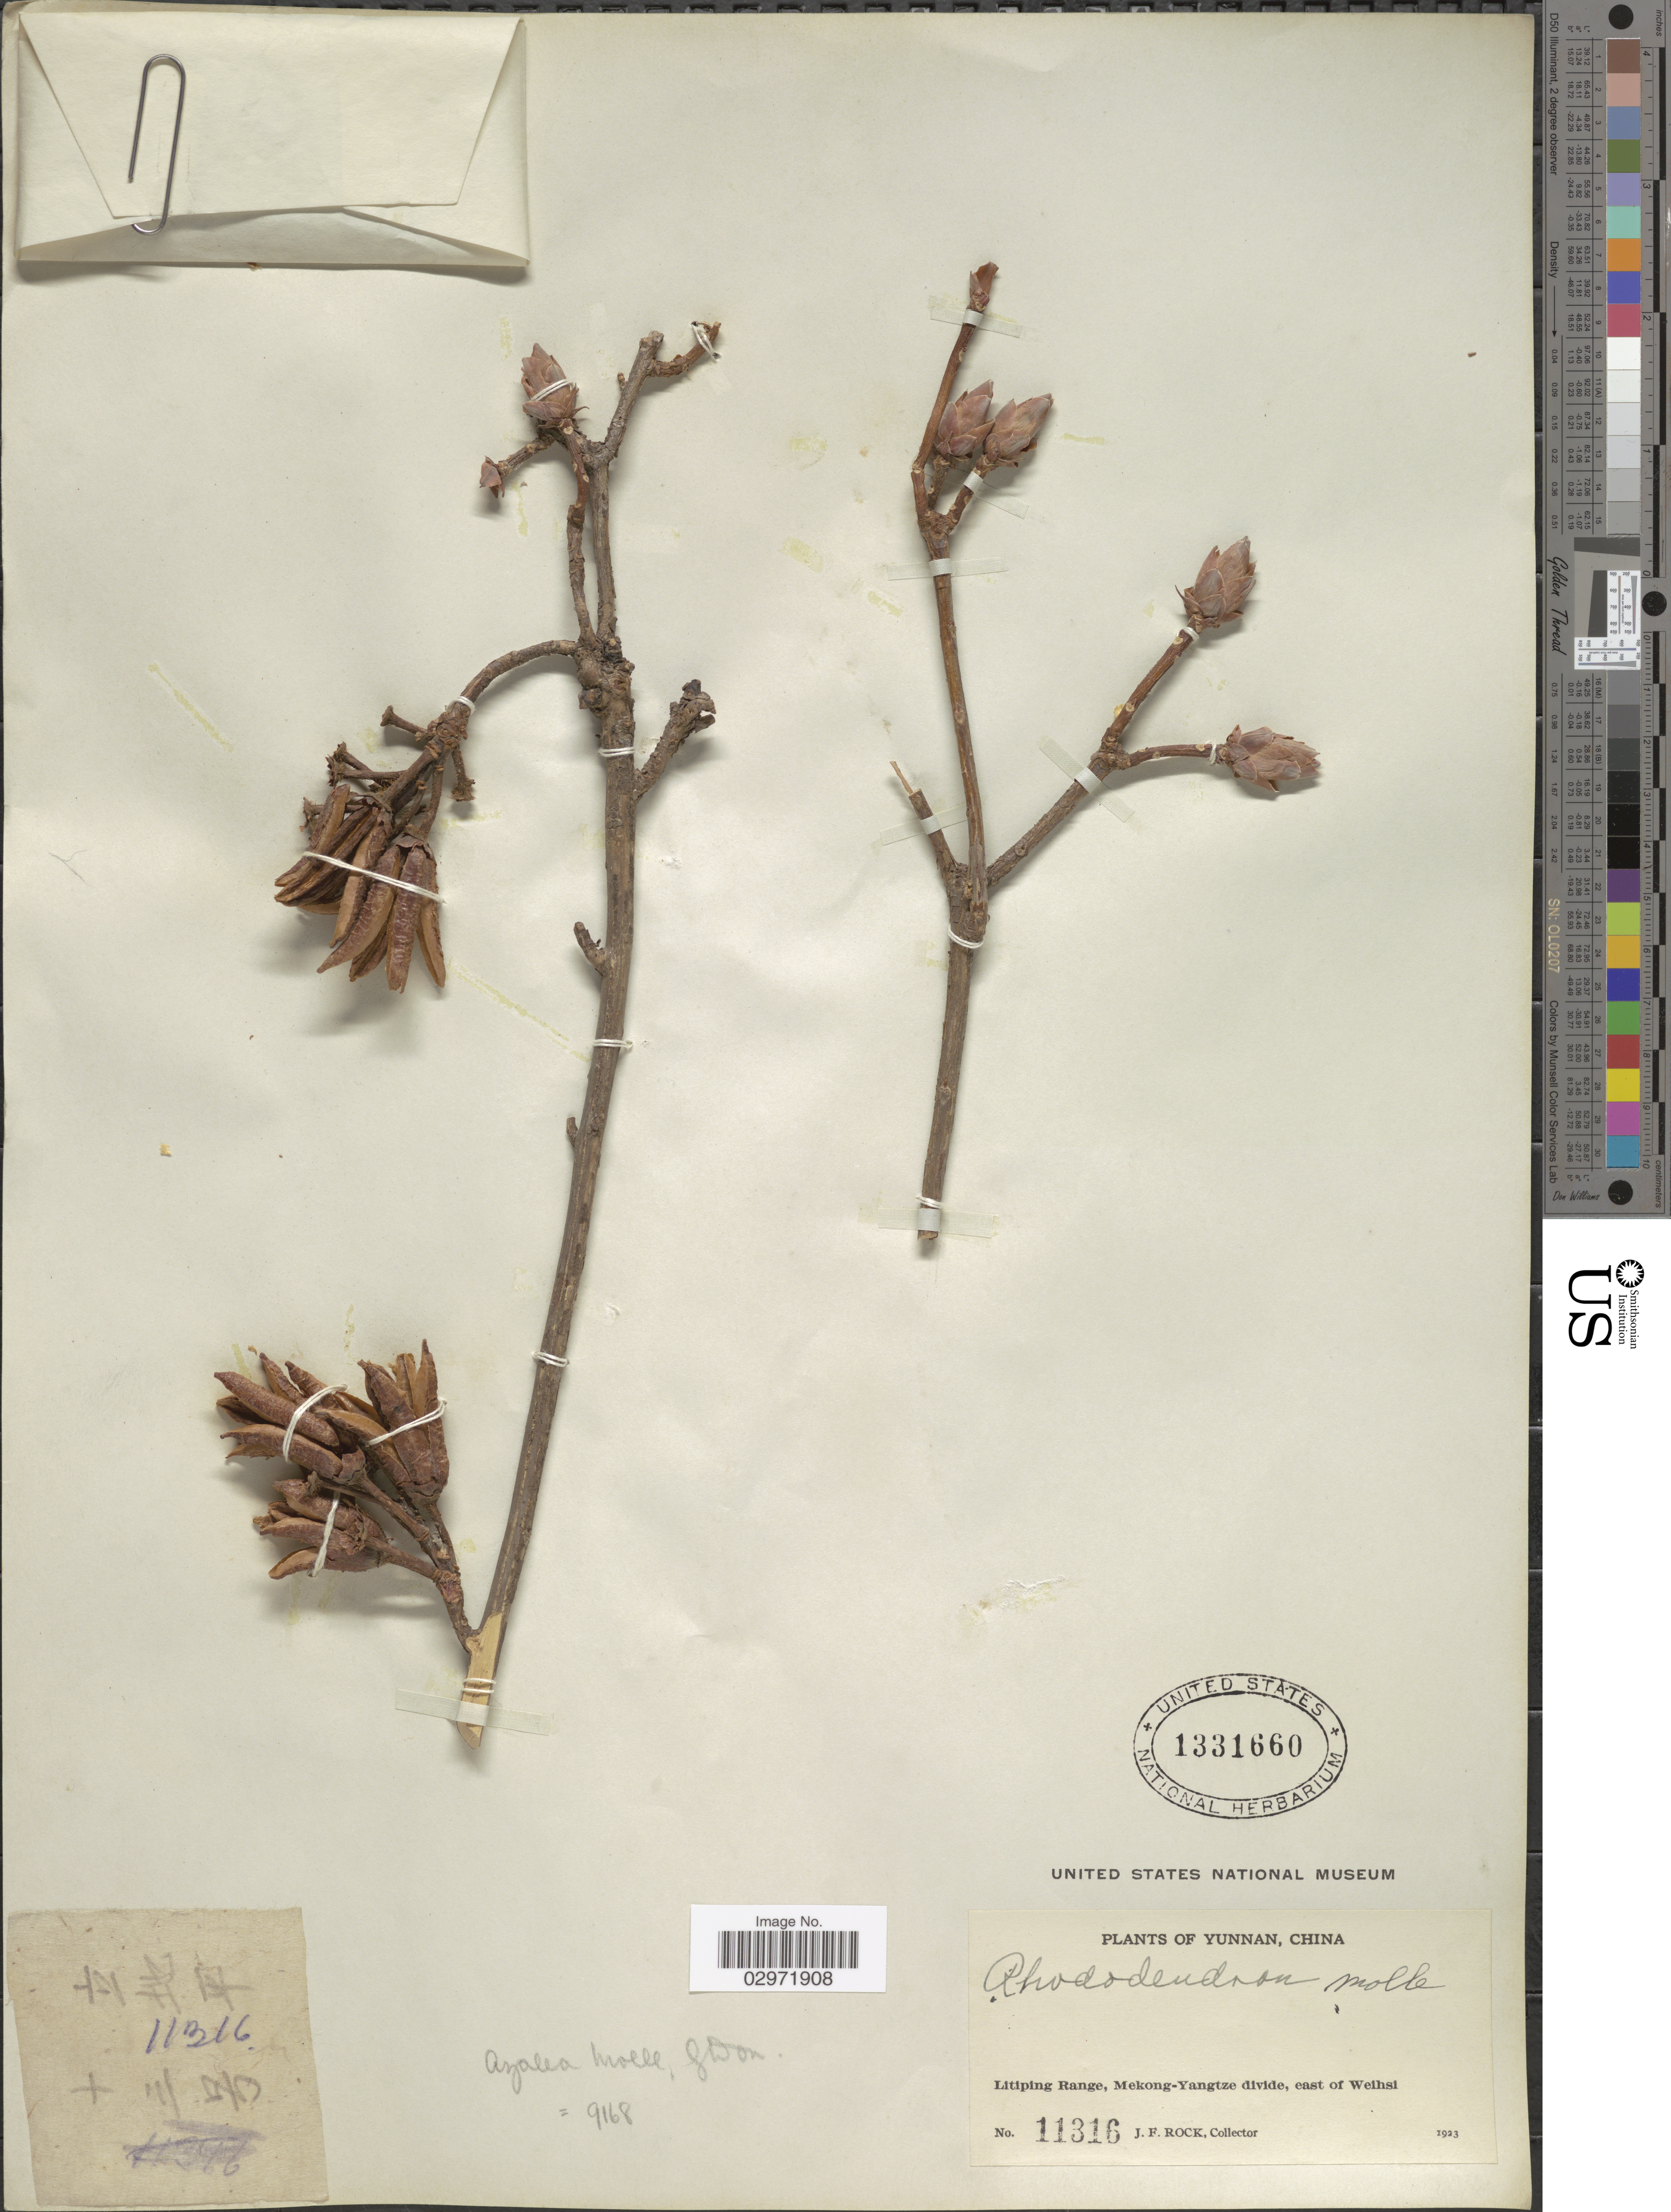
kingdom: Plantae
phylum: Tracheophyta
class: Magnoliopsida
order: Ericales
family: Ericaceae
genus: Rhododendron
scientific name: Rhododendron molle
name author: G. Don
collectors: J. Rock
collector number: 11316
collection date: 1923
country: China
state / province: Yunnan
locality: Litiping Range, Mekong-Yangtze divide, east of Weihsi.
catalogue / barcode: US 1331660